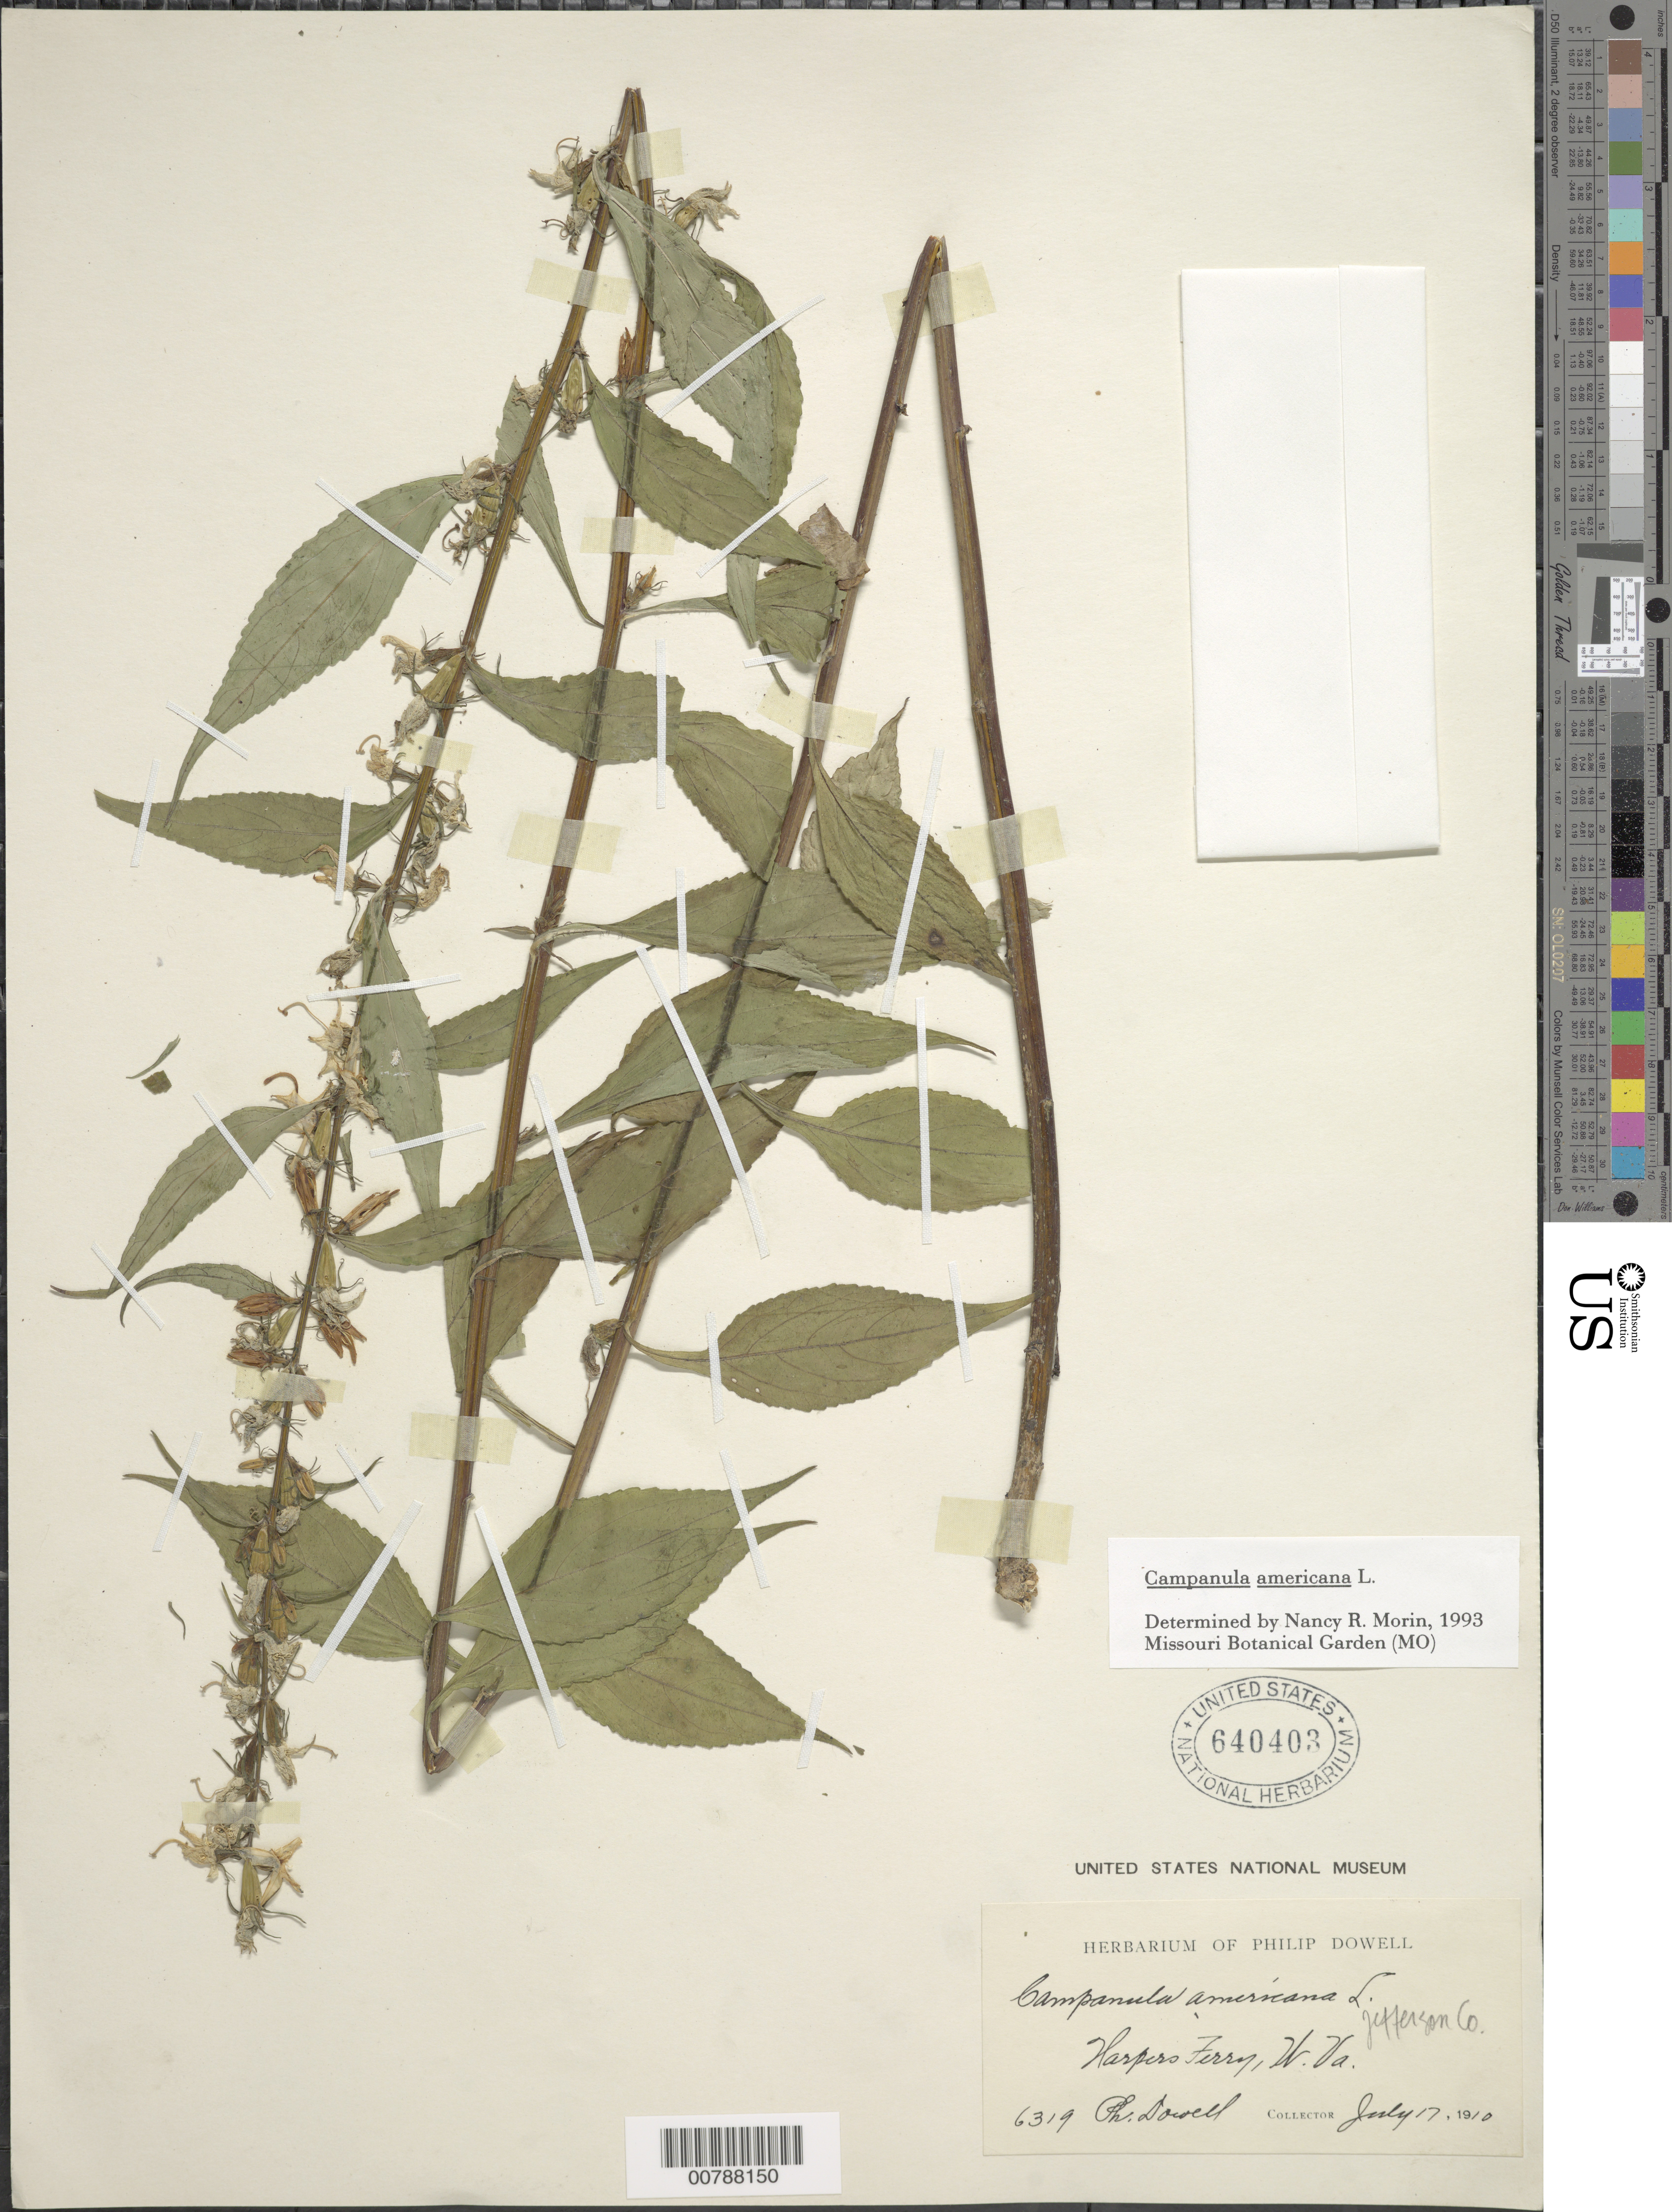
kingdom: Plantae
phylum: Tracheophyta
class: Magnoliopsida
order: Asterales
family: Campanulaceae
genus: Campanula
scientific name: Campanula americana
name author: L.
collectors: P. Dowell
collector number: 6319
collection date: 1910-07-17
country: United States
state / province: West Virginia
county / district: Jefferson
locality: Harper's Ferry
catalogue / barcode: US 640403